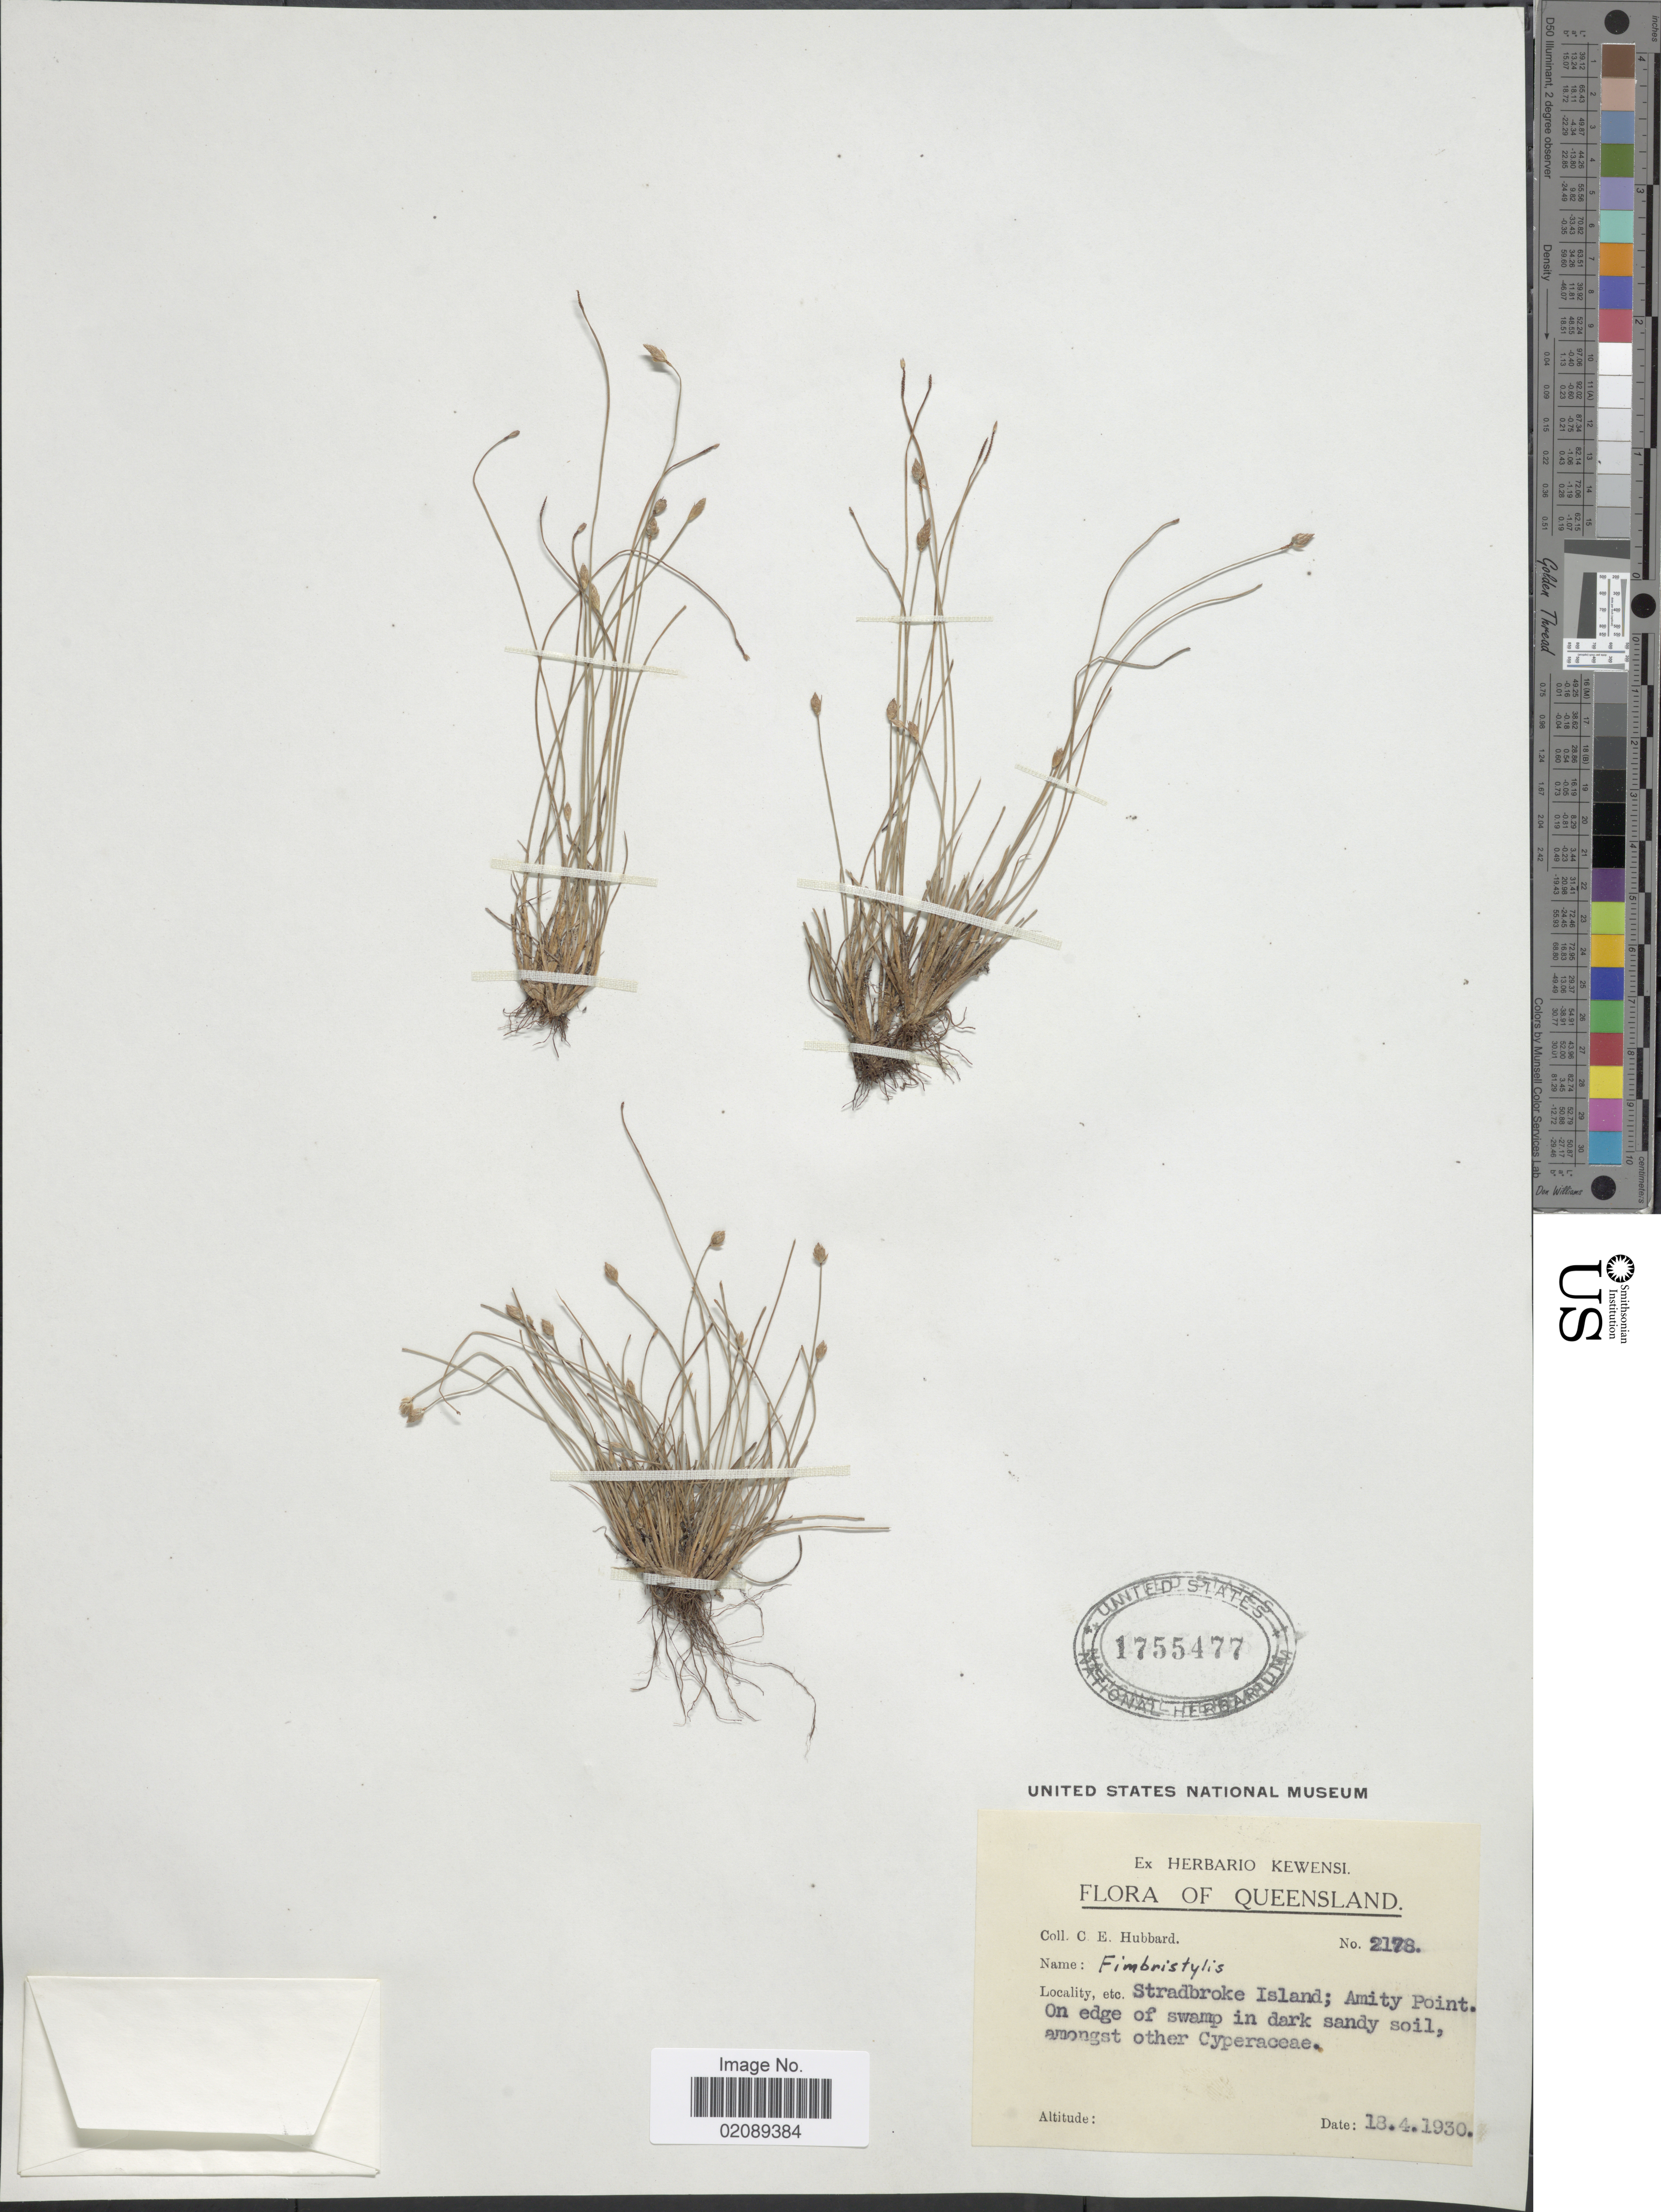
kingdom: Plantae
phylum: Tracheophyta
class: Liliopsida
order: Poales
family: Cyperaceae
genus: Fimbristylis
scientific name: Fimbristylis polytrichoides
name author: (Retz.) Vahl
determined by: Strong, Mark T., (BOT), Smithsonian Institution - National Museum of Natural History (UNITED STATES)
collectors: C. E. Hubbard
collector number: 2178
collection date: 1930-04-18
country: Australia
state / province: Queensland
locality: Stradbroke Island; Amity Point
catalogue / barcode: US 1755477